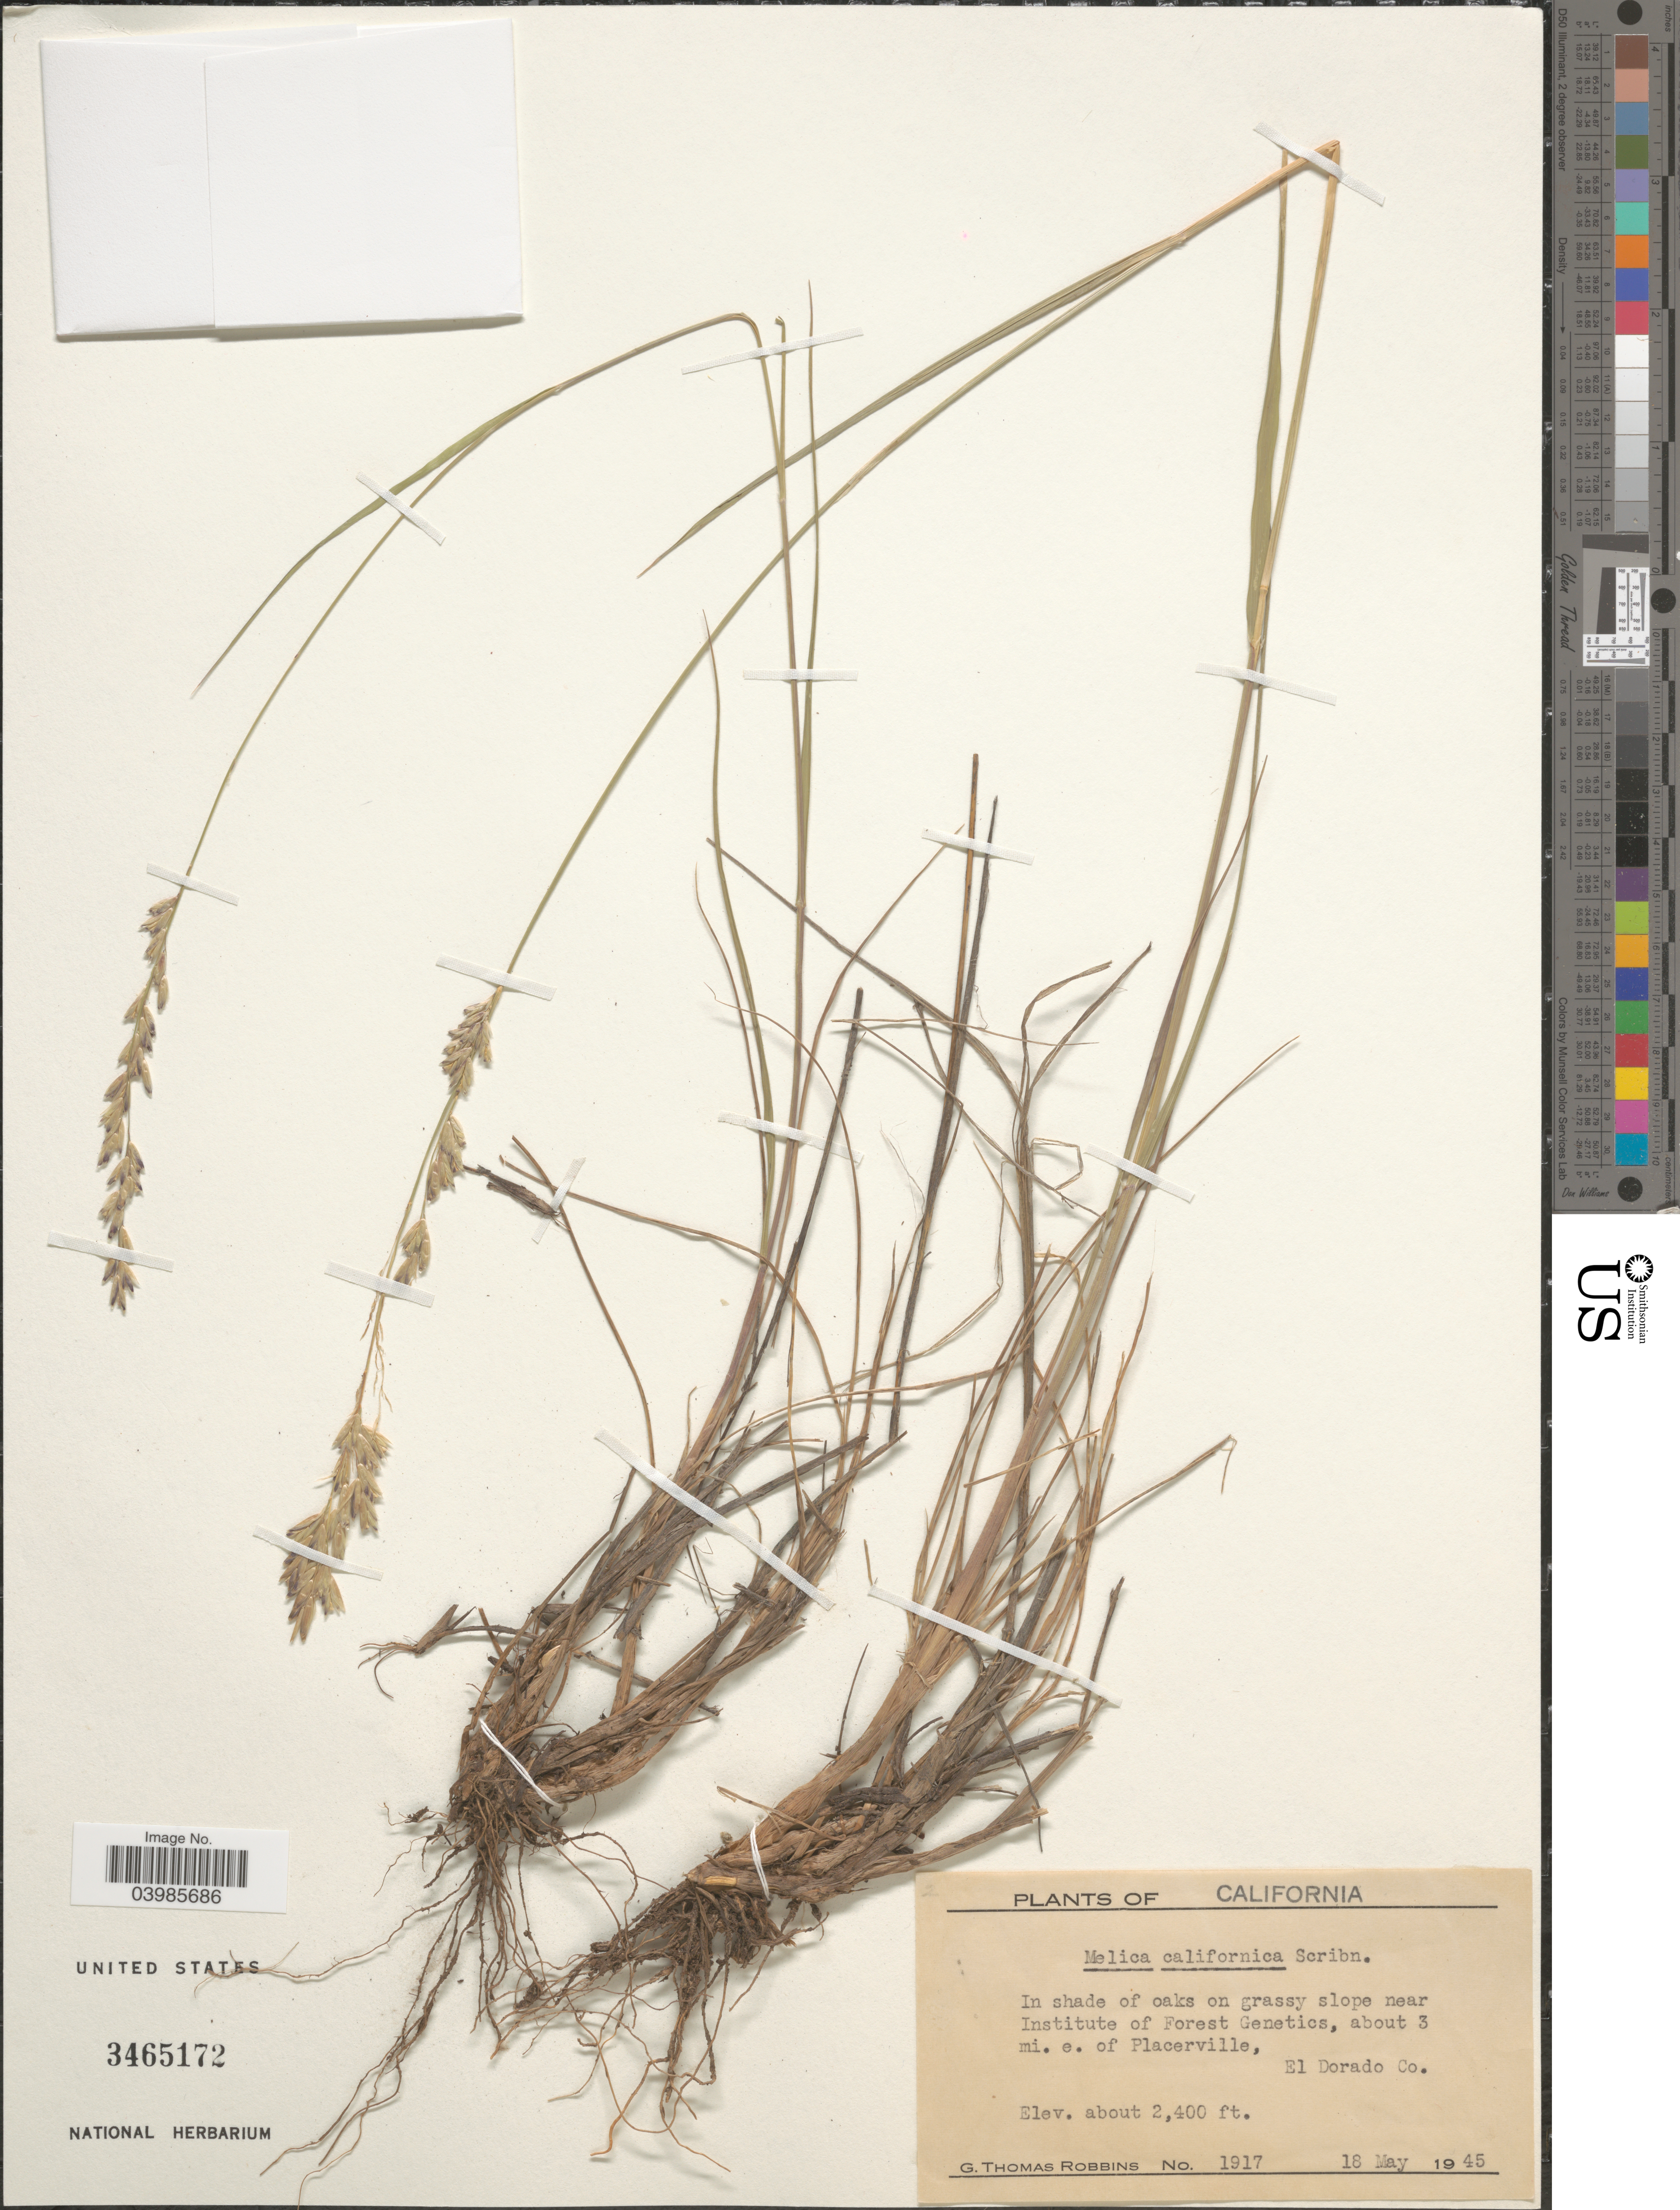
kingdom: Plantae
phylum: Tracheophyta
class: Liliopsida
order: Poales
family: Poaceae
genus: Melica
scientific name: Melica californica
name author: Scribn.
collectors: G. T. Robbins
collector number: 1917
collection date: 1945-05-18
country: United States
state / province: California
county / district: El Dorado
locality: In shade of oaks on grassy slope near Institute of Forest Genetics, about 3 mi. e. of Placerville, El Dorado Co.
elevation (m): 732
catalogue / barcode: US 3465172